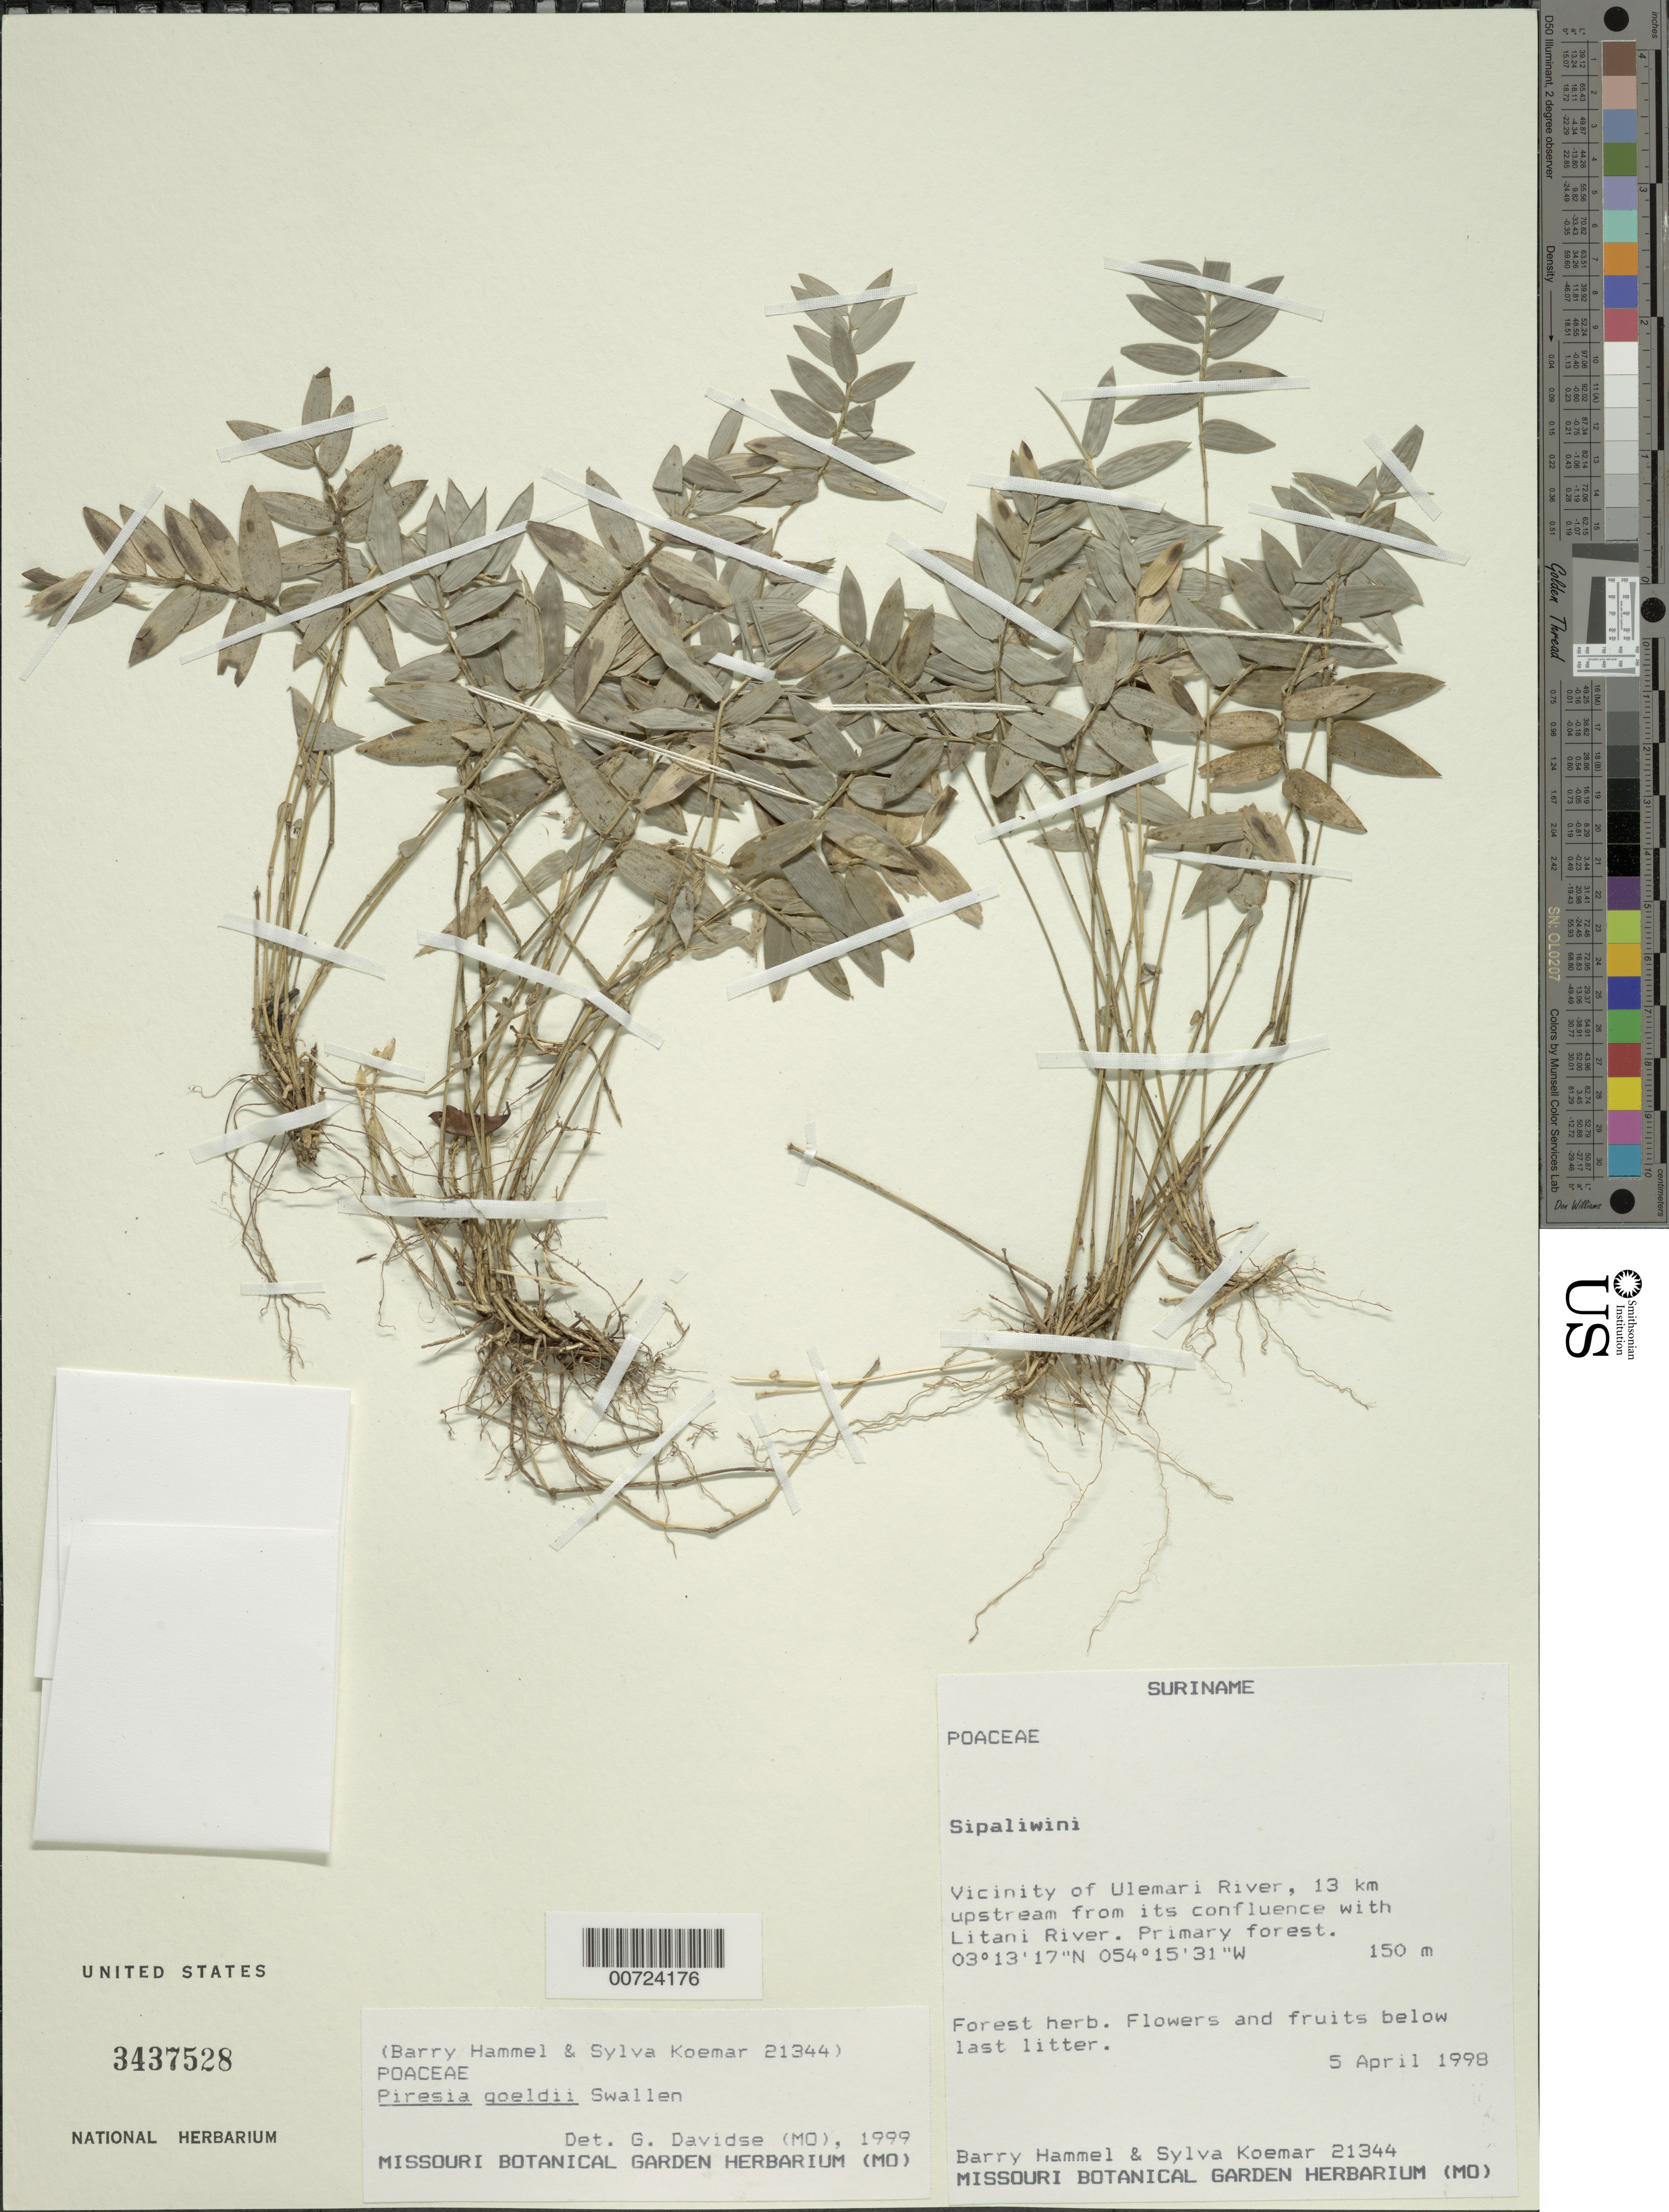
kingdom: Plantae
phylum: Tracheophyta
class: Liliopsida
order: Poales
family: Poaceae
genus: Piresia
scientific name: Piresia goeldii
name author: Swallen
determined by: Davidse, Gerrit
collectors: B. Hammel & S. Koemar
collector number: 21344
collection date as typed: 5-Apr-98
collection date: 1998-04-05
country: Suriname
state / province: Sipaliwini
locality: Ulemari R., 13 km upstream from confl. with Litani R.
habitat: Primary forest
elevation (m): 150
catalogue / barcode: US 3437528